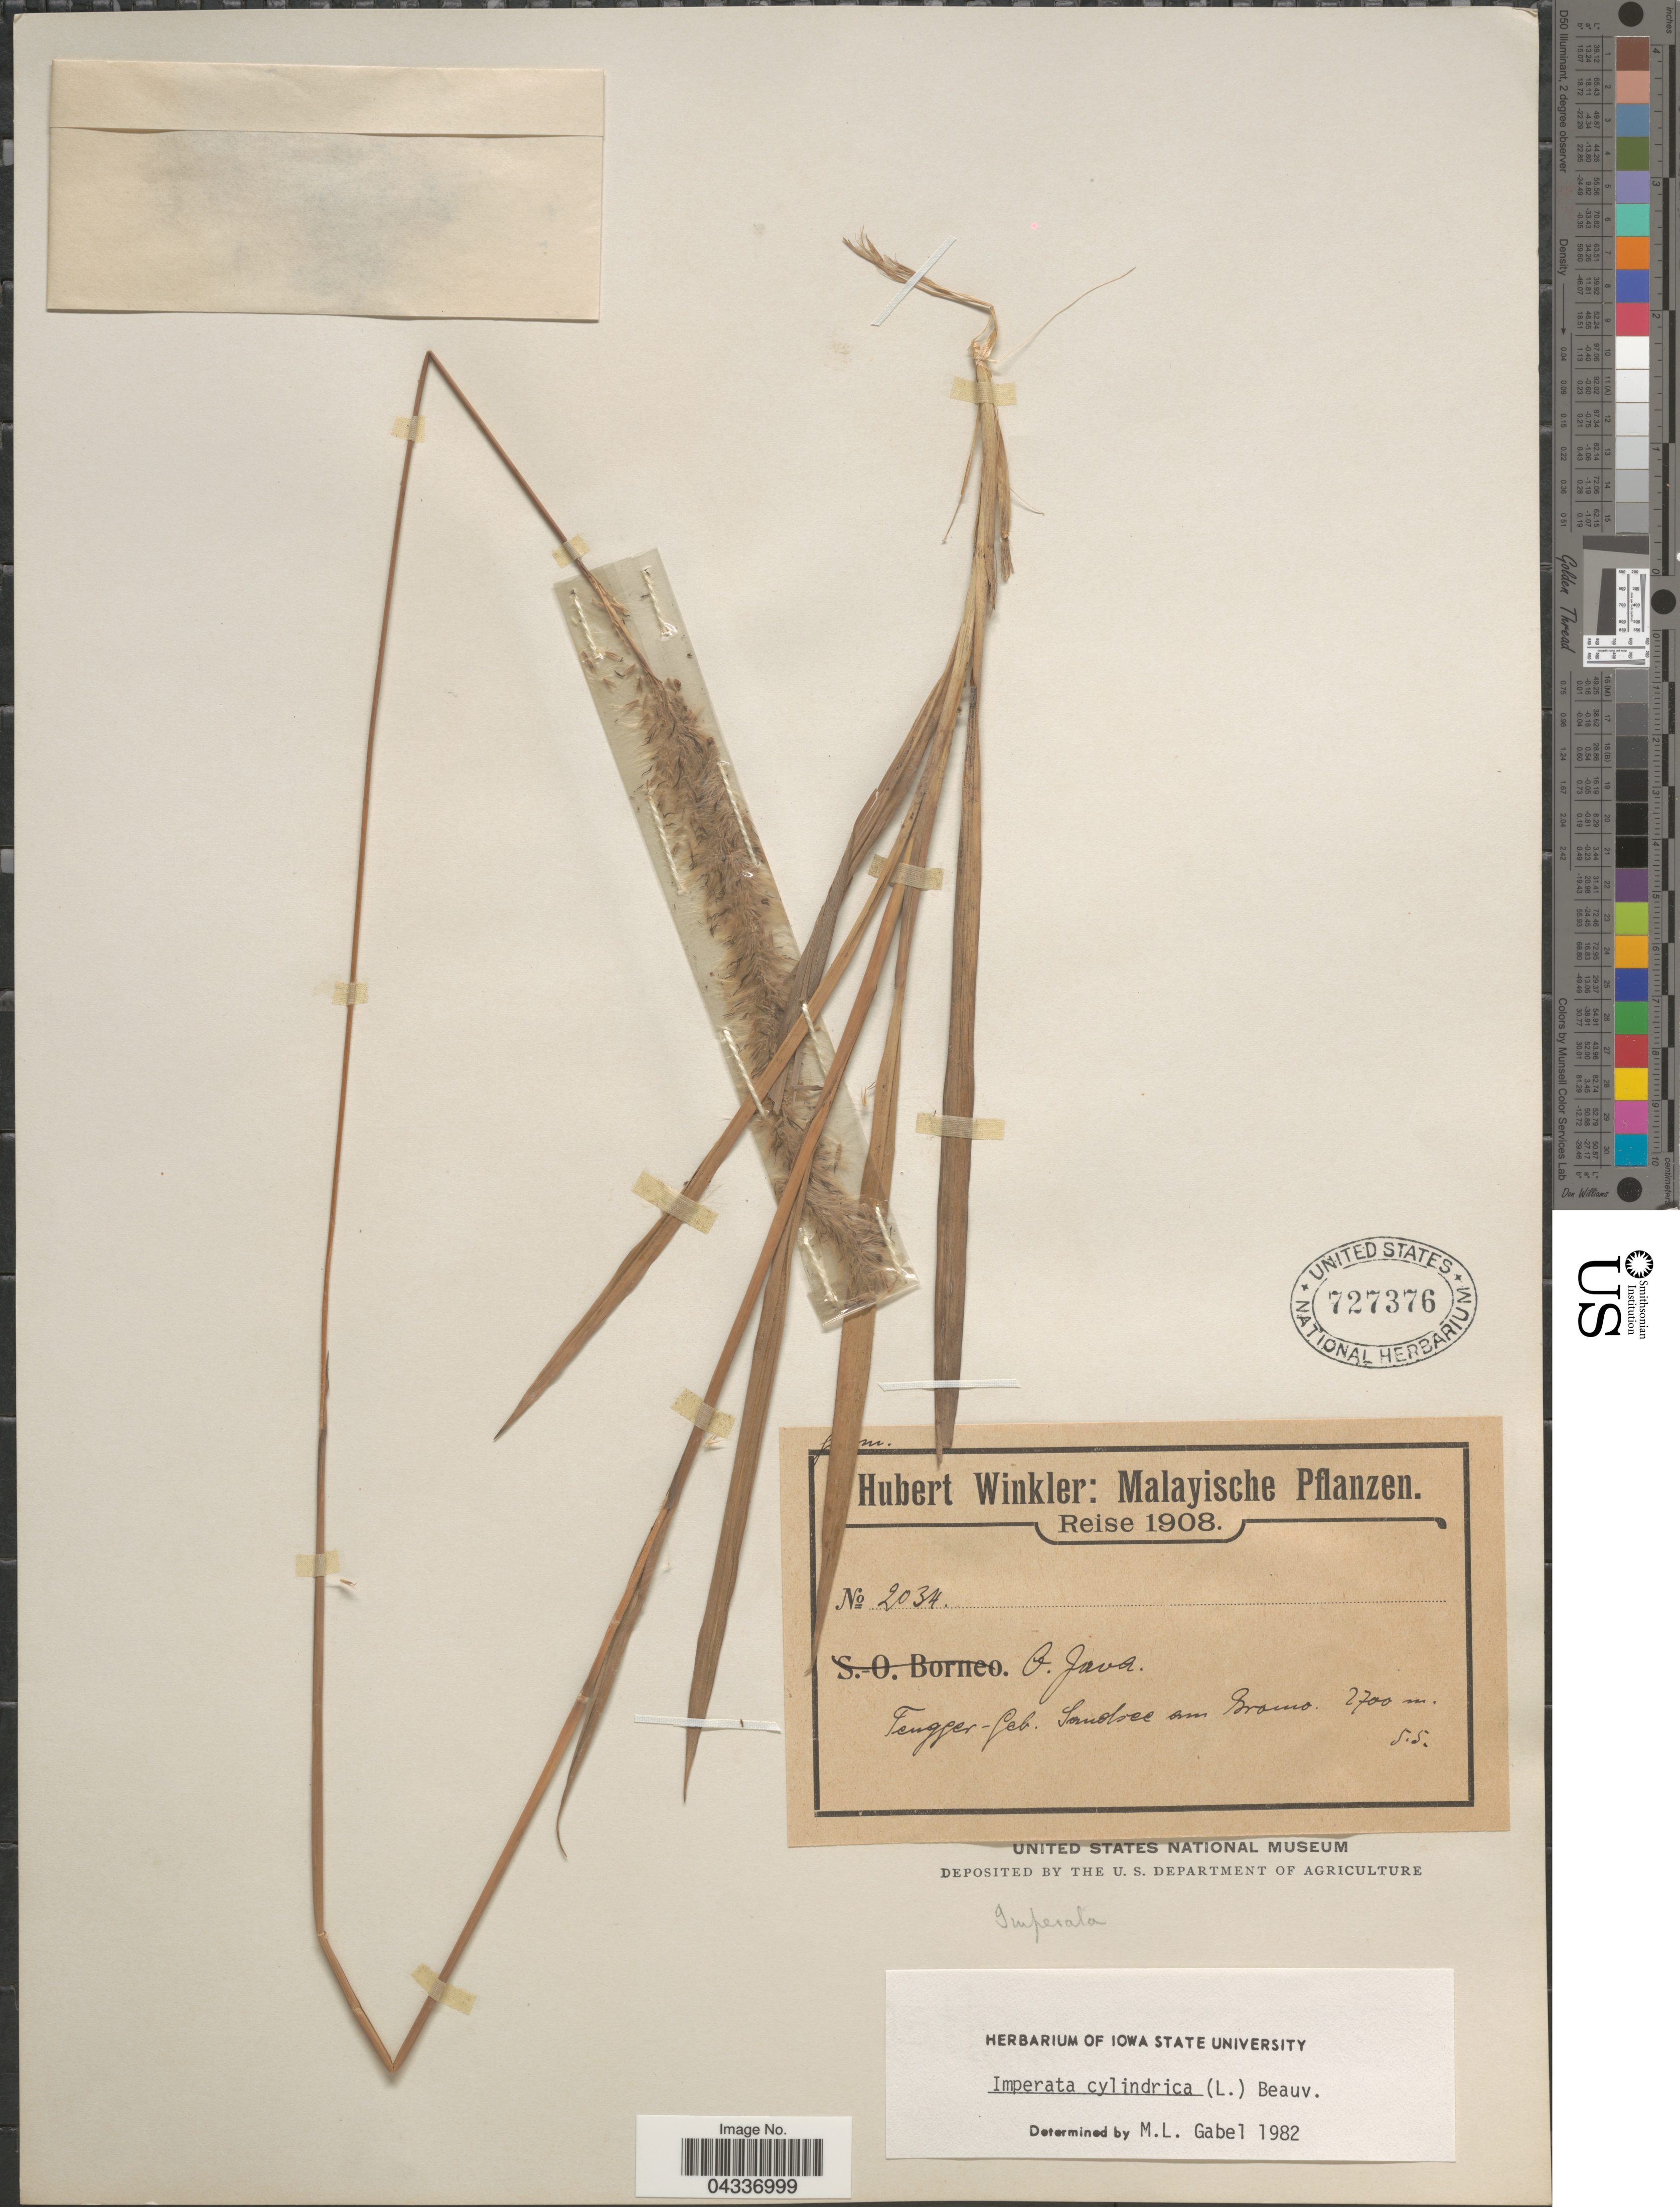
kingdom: Plantae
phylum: Tracheophyta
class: Liliopsida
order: Poales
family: Poaceae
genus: Imperata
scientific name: Imperata cylindrica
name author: (L.) P. Beauv.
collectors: H. J. P. Winkler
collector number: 2034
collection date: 1908-05-05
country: Indonesia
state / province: Java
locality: Reise 1908. O. Java. Tengger-Geb. Sandsee am Bromo.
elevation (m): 2700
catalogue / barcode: US 727376